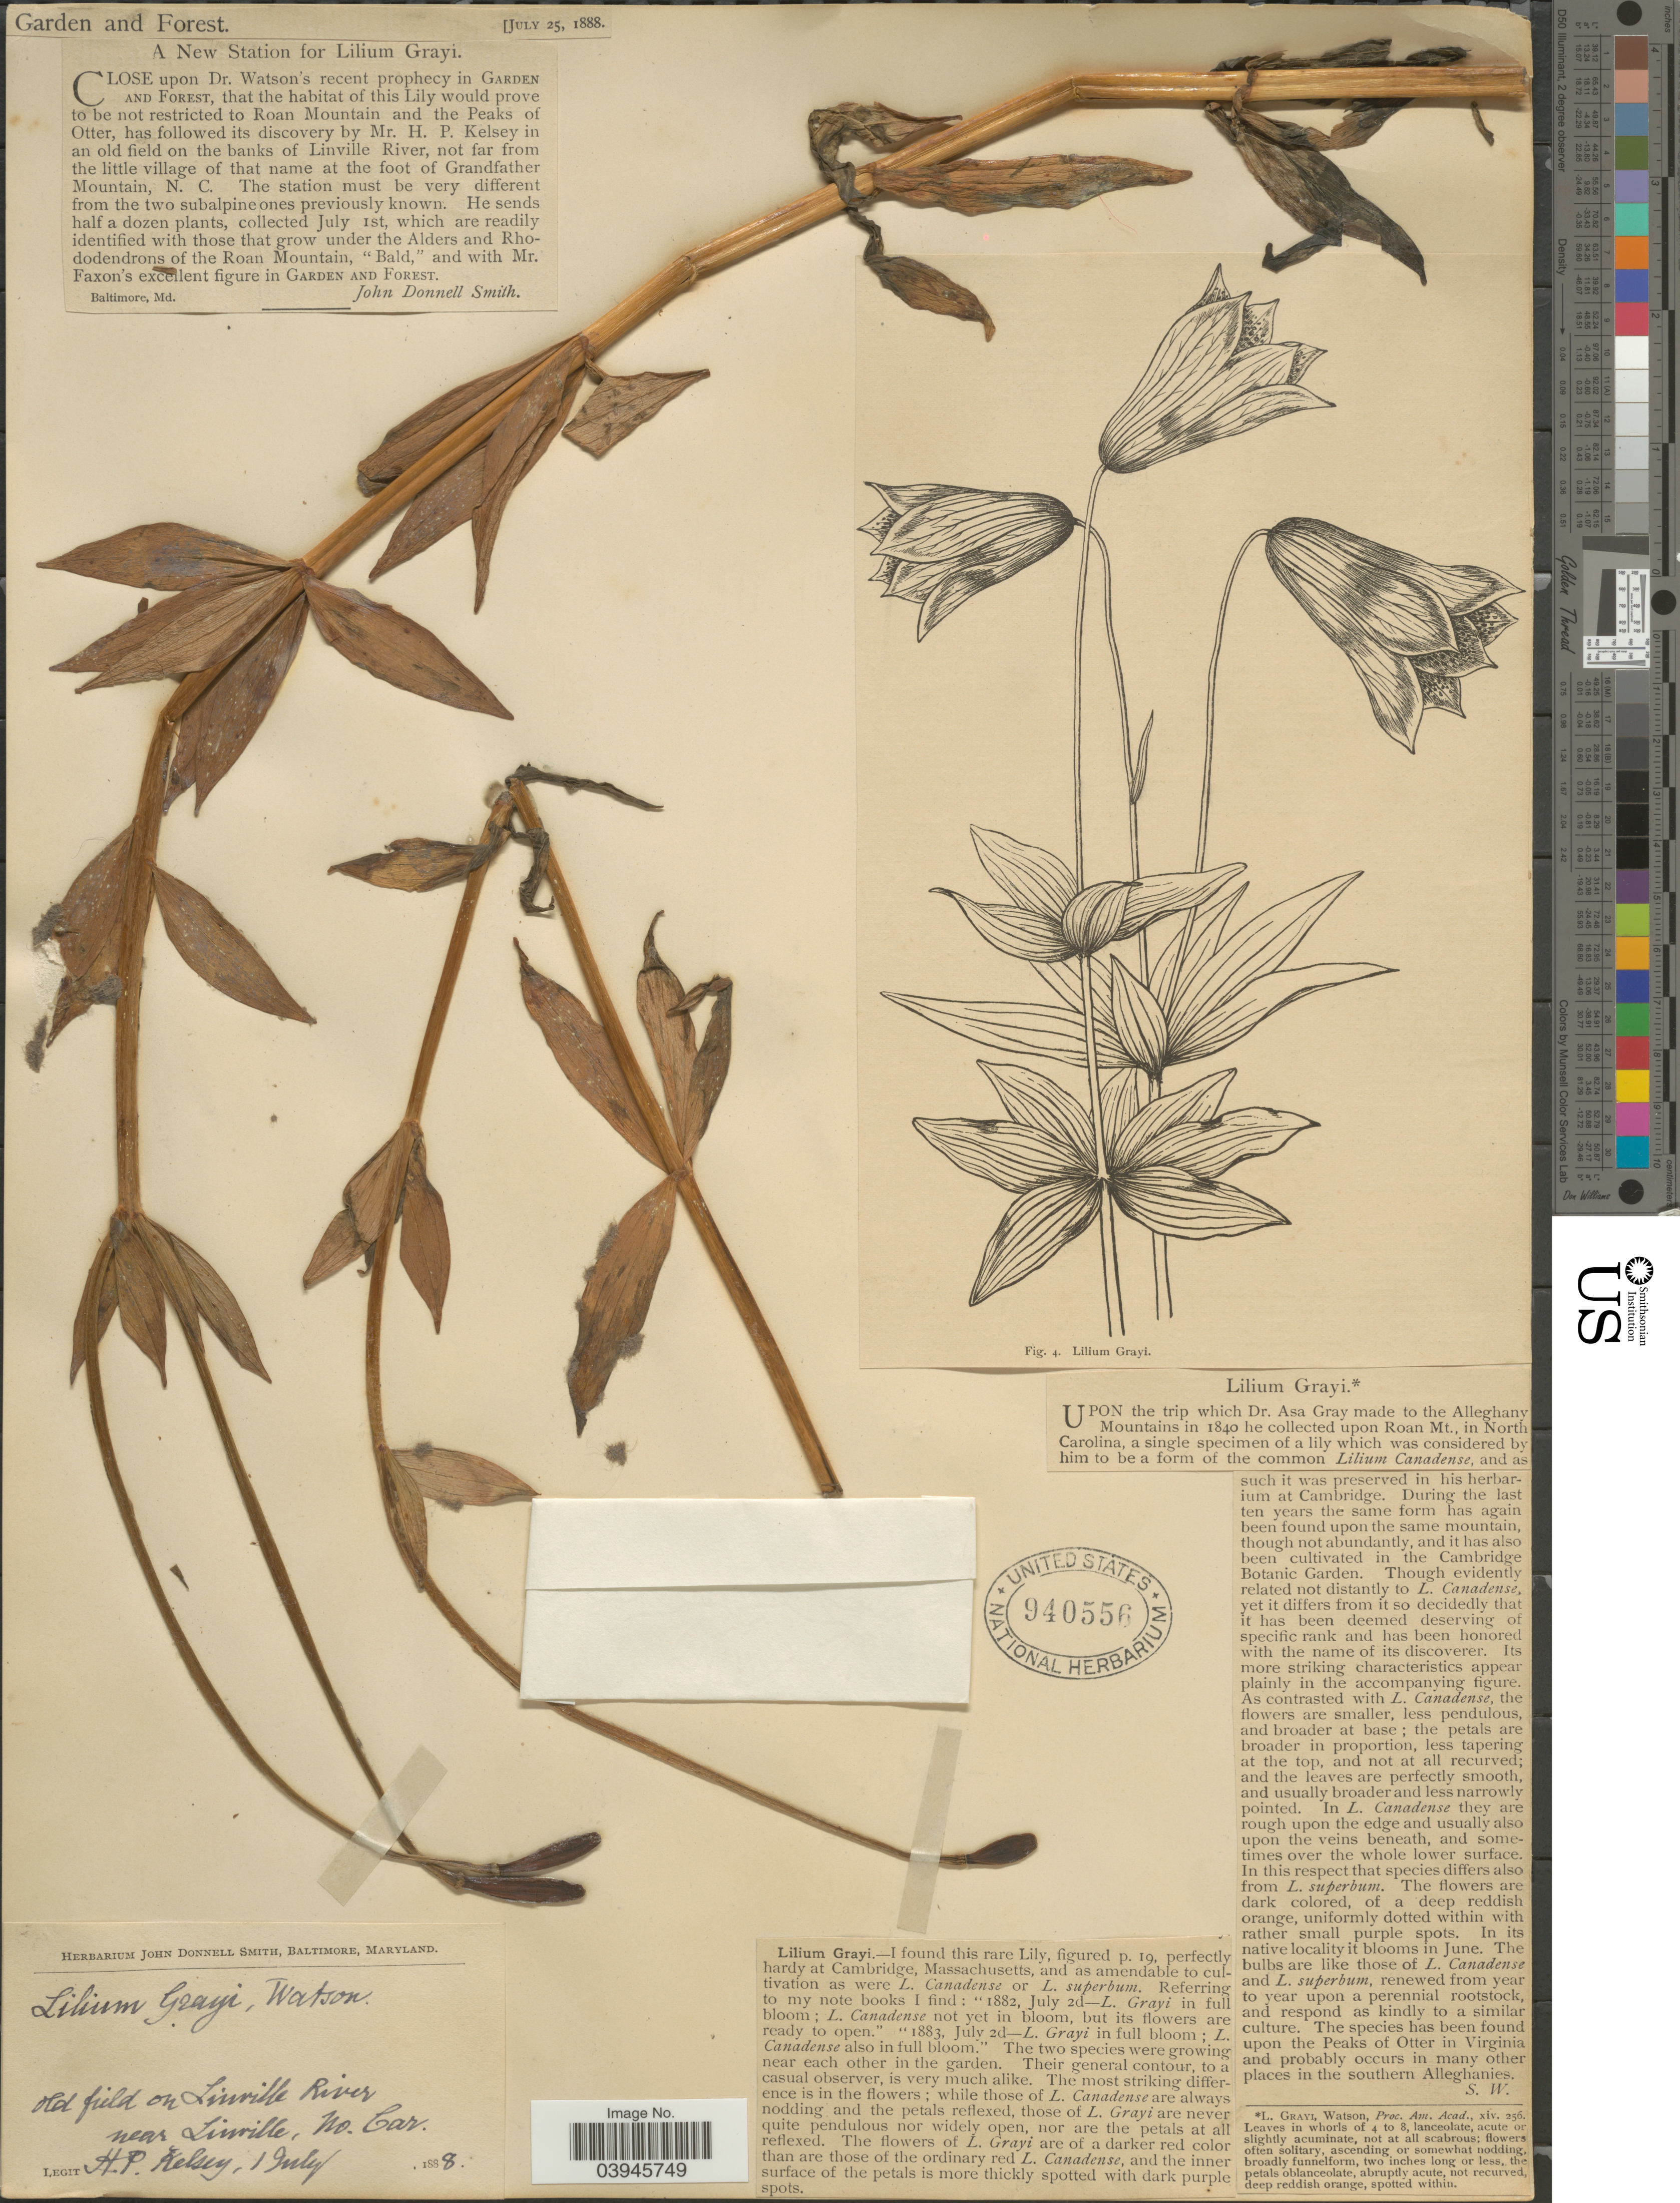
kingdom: Plantae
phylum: Tracheophyta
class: Liliopsida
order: Liliales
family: Liliaceae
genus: Lilium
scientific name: Lilium grayi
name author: S. Watson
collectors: H. Kelsey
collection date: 1888-07-01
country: United States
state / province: North Carolina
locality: Old field on Linville River near Linville, No. Car.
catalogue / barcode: US 940556